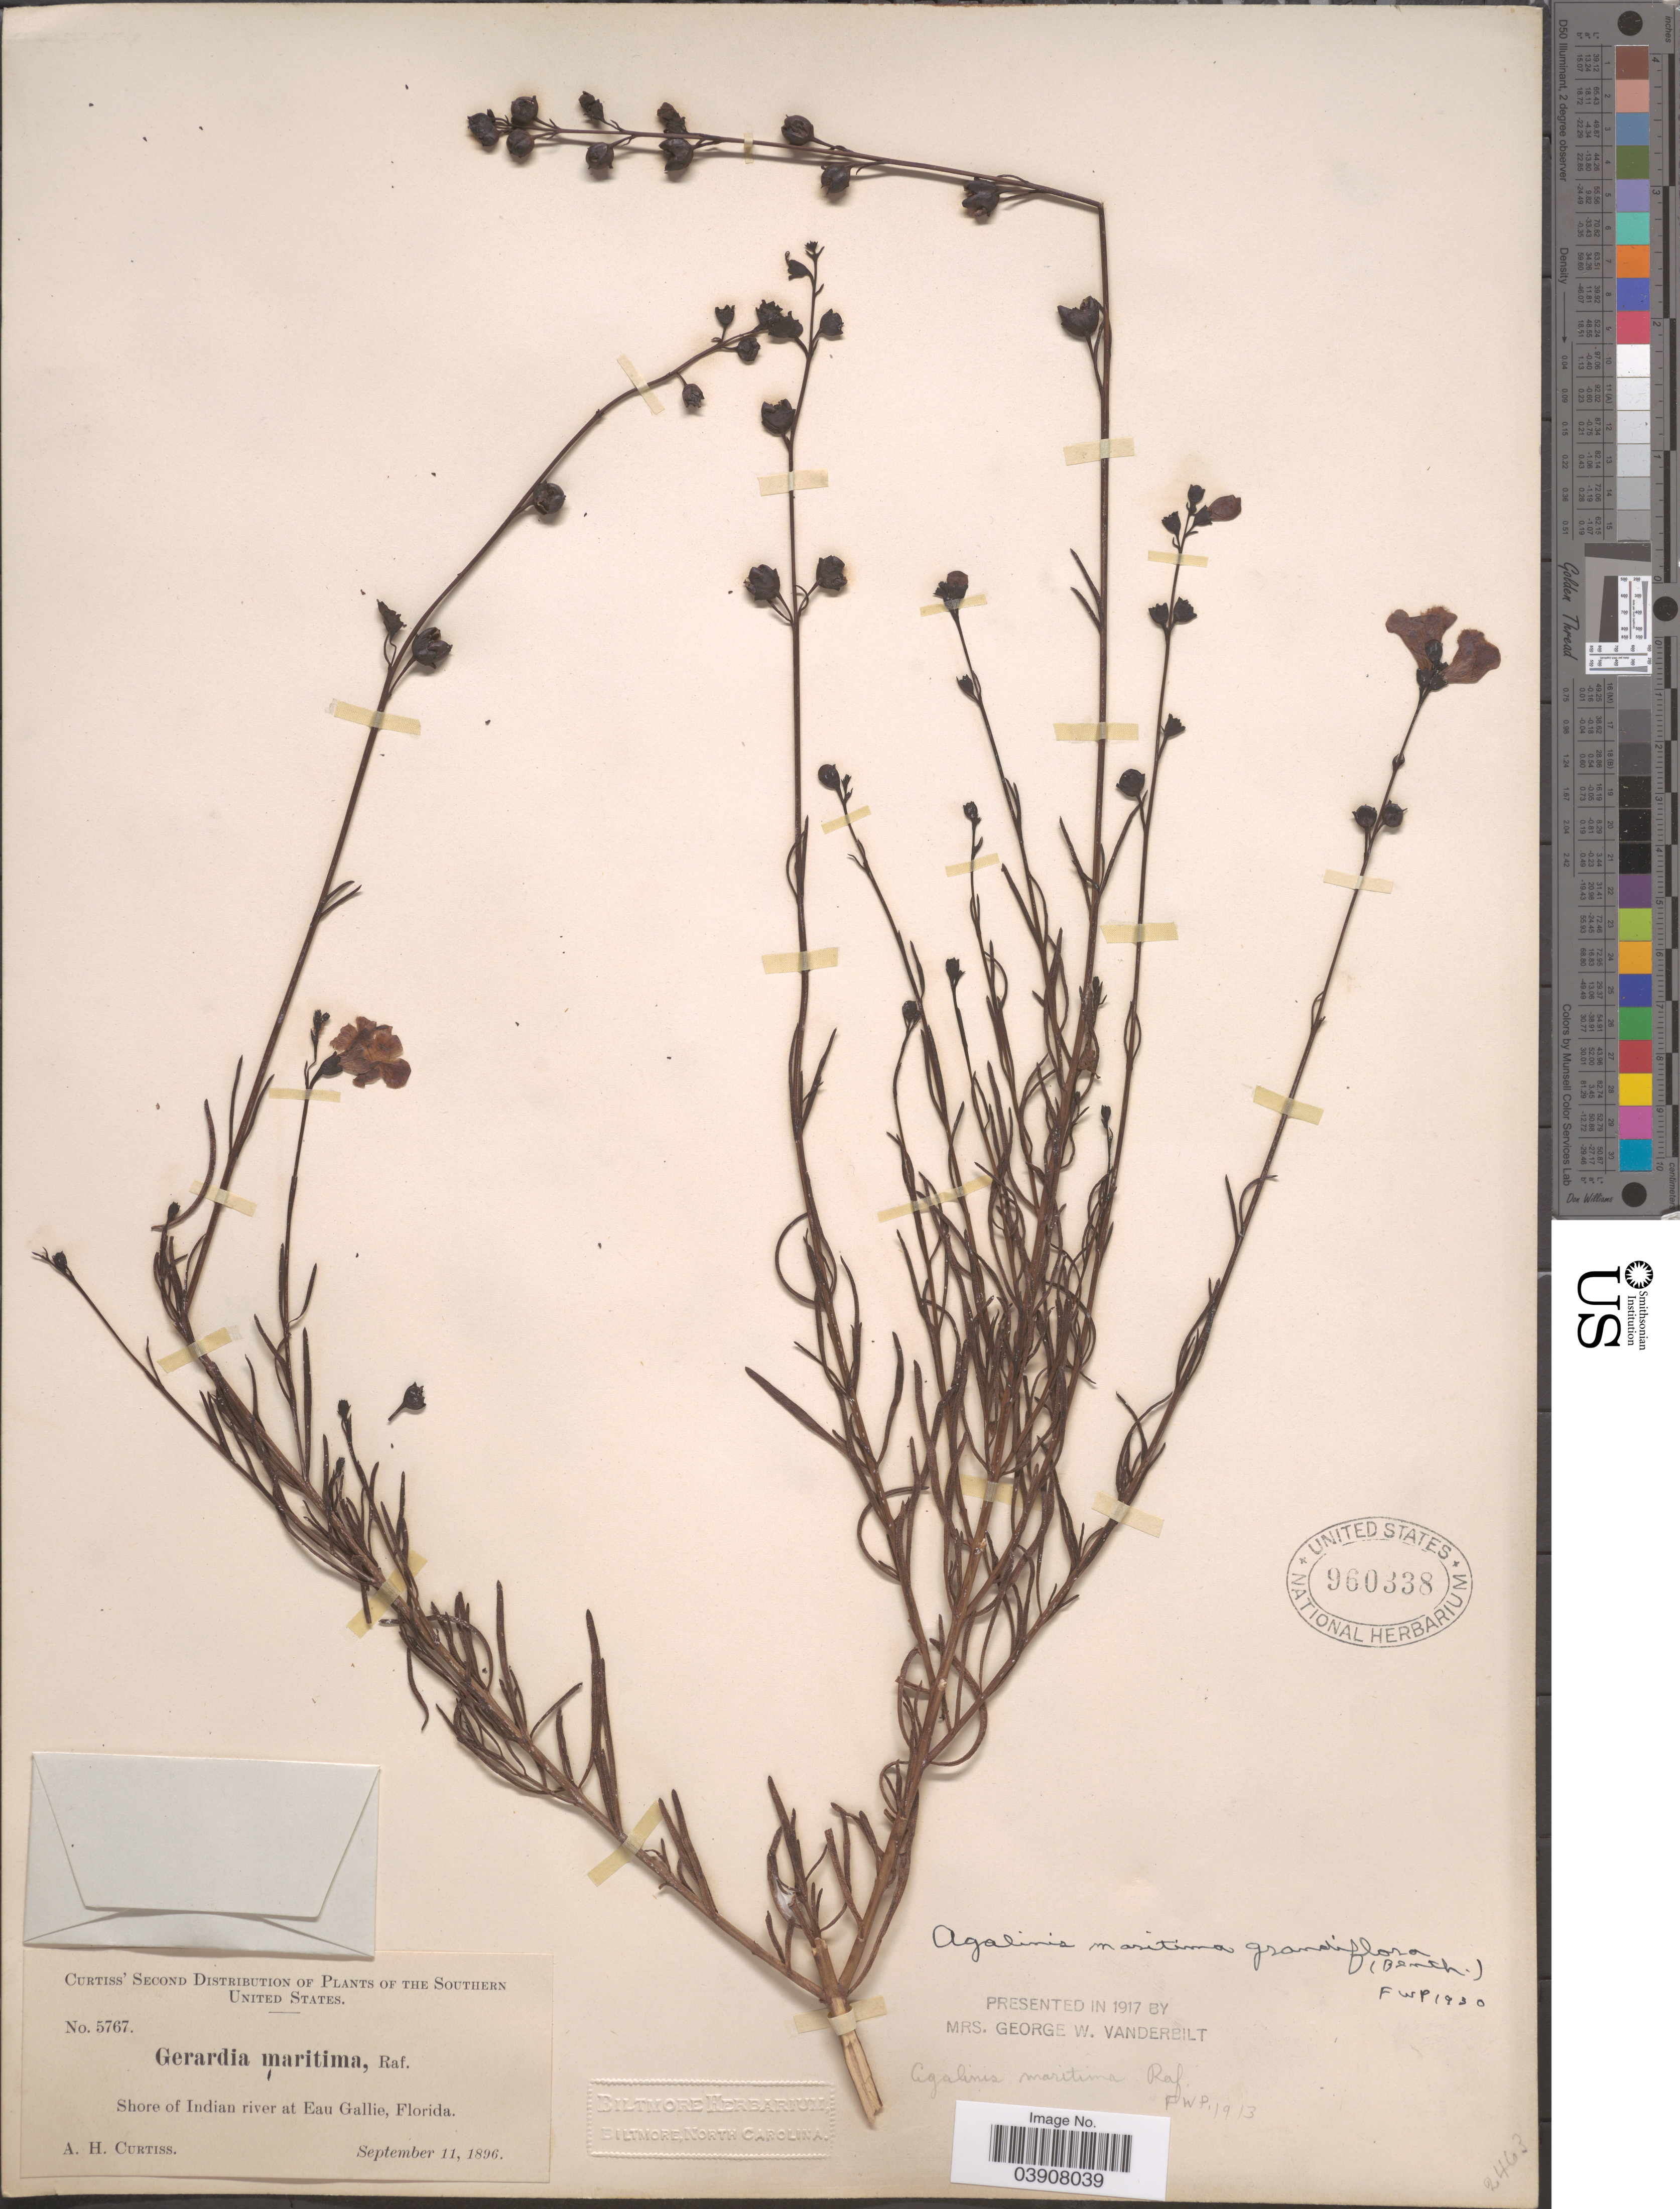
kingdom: Plantae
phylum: Tracheophyta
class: Magnoliopsida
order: Lamiales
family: Orobanchaceae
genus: Agalinis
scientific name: Agalinis maritima var. grandiflora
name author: (Benth.) Pennell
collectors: A. H. Curtiss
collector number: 5767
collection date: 1896-09-11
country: United States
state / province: Florida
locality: The Southern United States. Shore of Indian river at Eau Gallie.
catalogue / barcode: US 960338